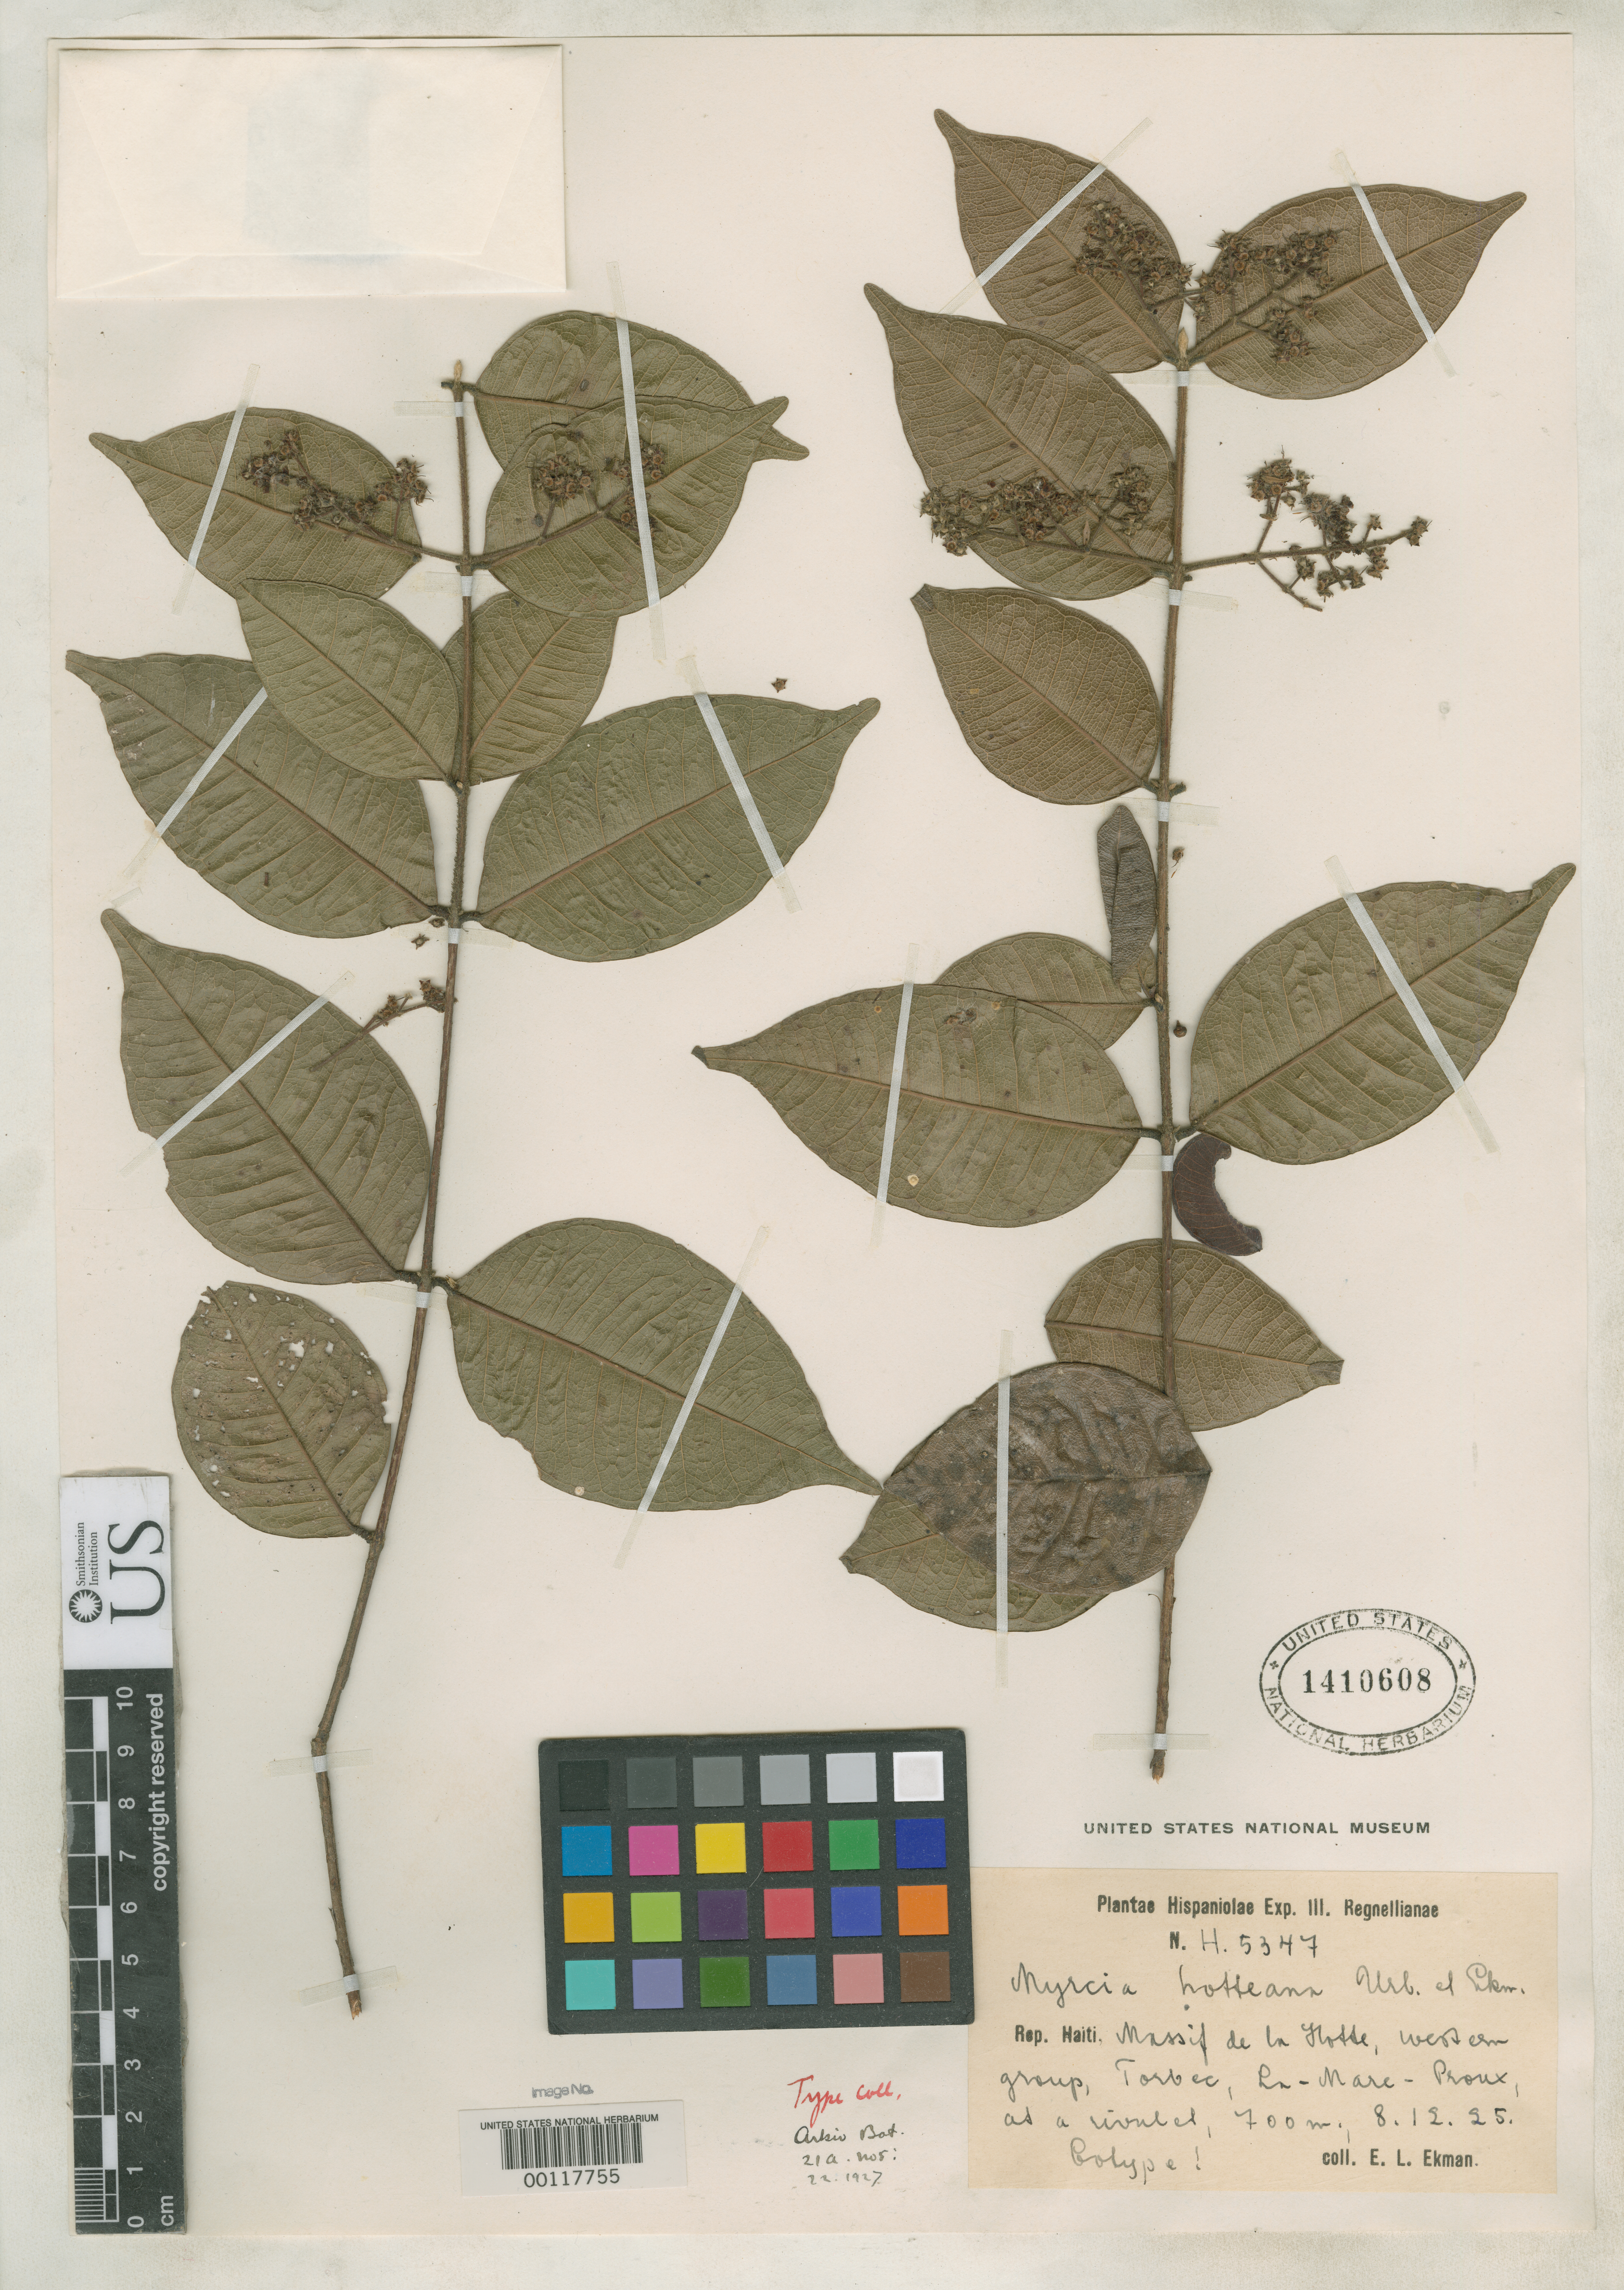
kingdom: Plantae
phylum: Tracheophyta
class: Magnoliopsida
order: Myrtales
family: Myrtaceae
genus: Myrcia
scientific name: Myrcia hotteana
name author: Urb. & Ekman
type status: Isotype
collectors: E. L. Ekman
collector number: H 5347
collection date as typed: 08 Dec 1925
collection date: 1925-12-08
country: Haiti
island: Hispaniola Island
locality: Massif de La Hotte, prope Torbec in La-mare-proux.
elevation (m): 700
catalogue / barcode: US 1410608